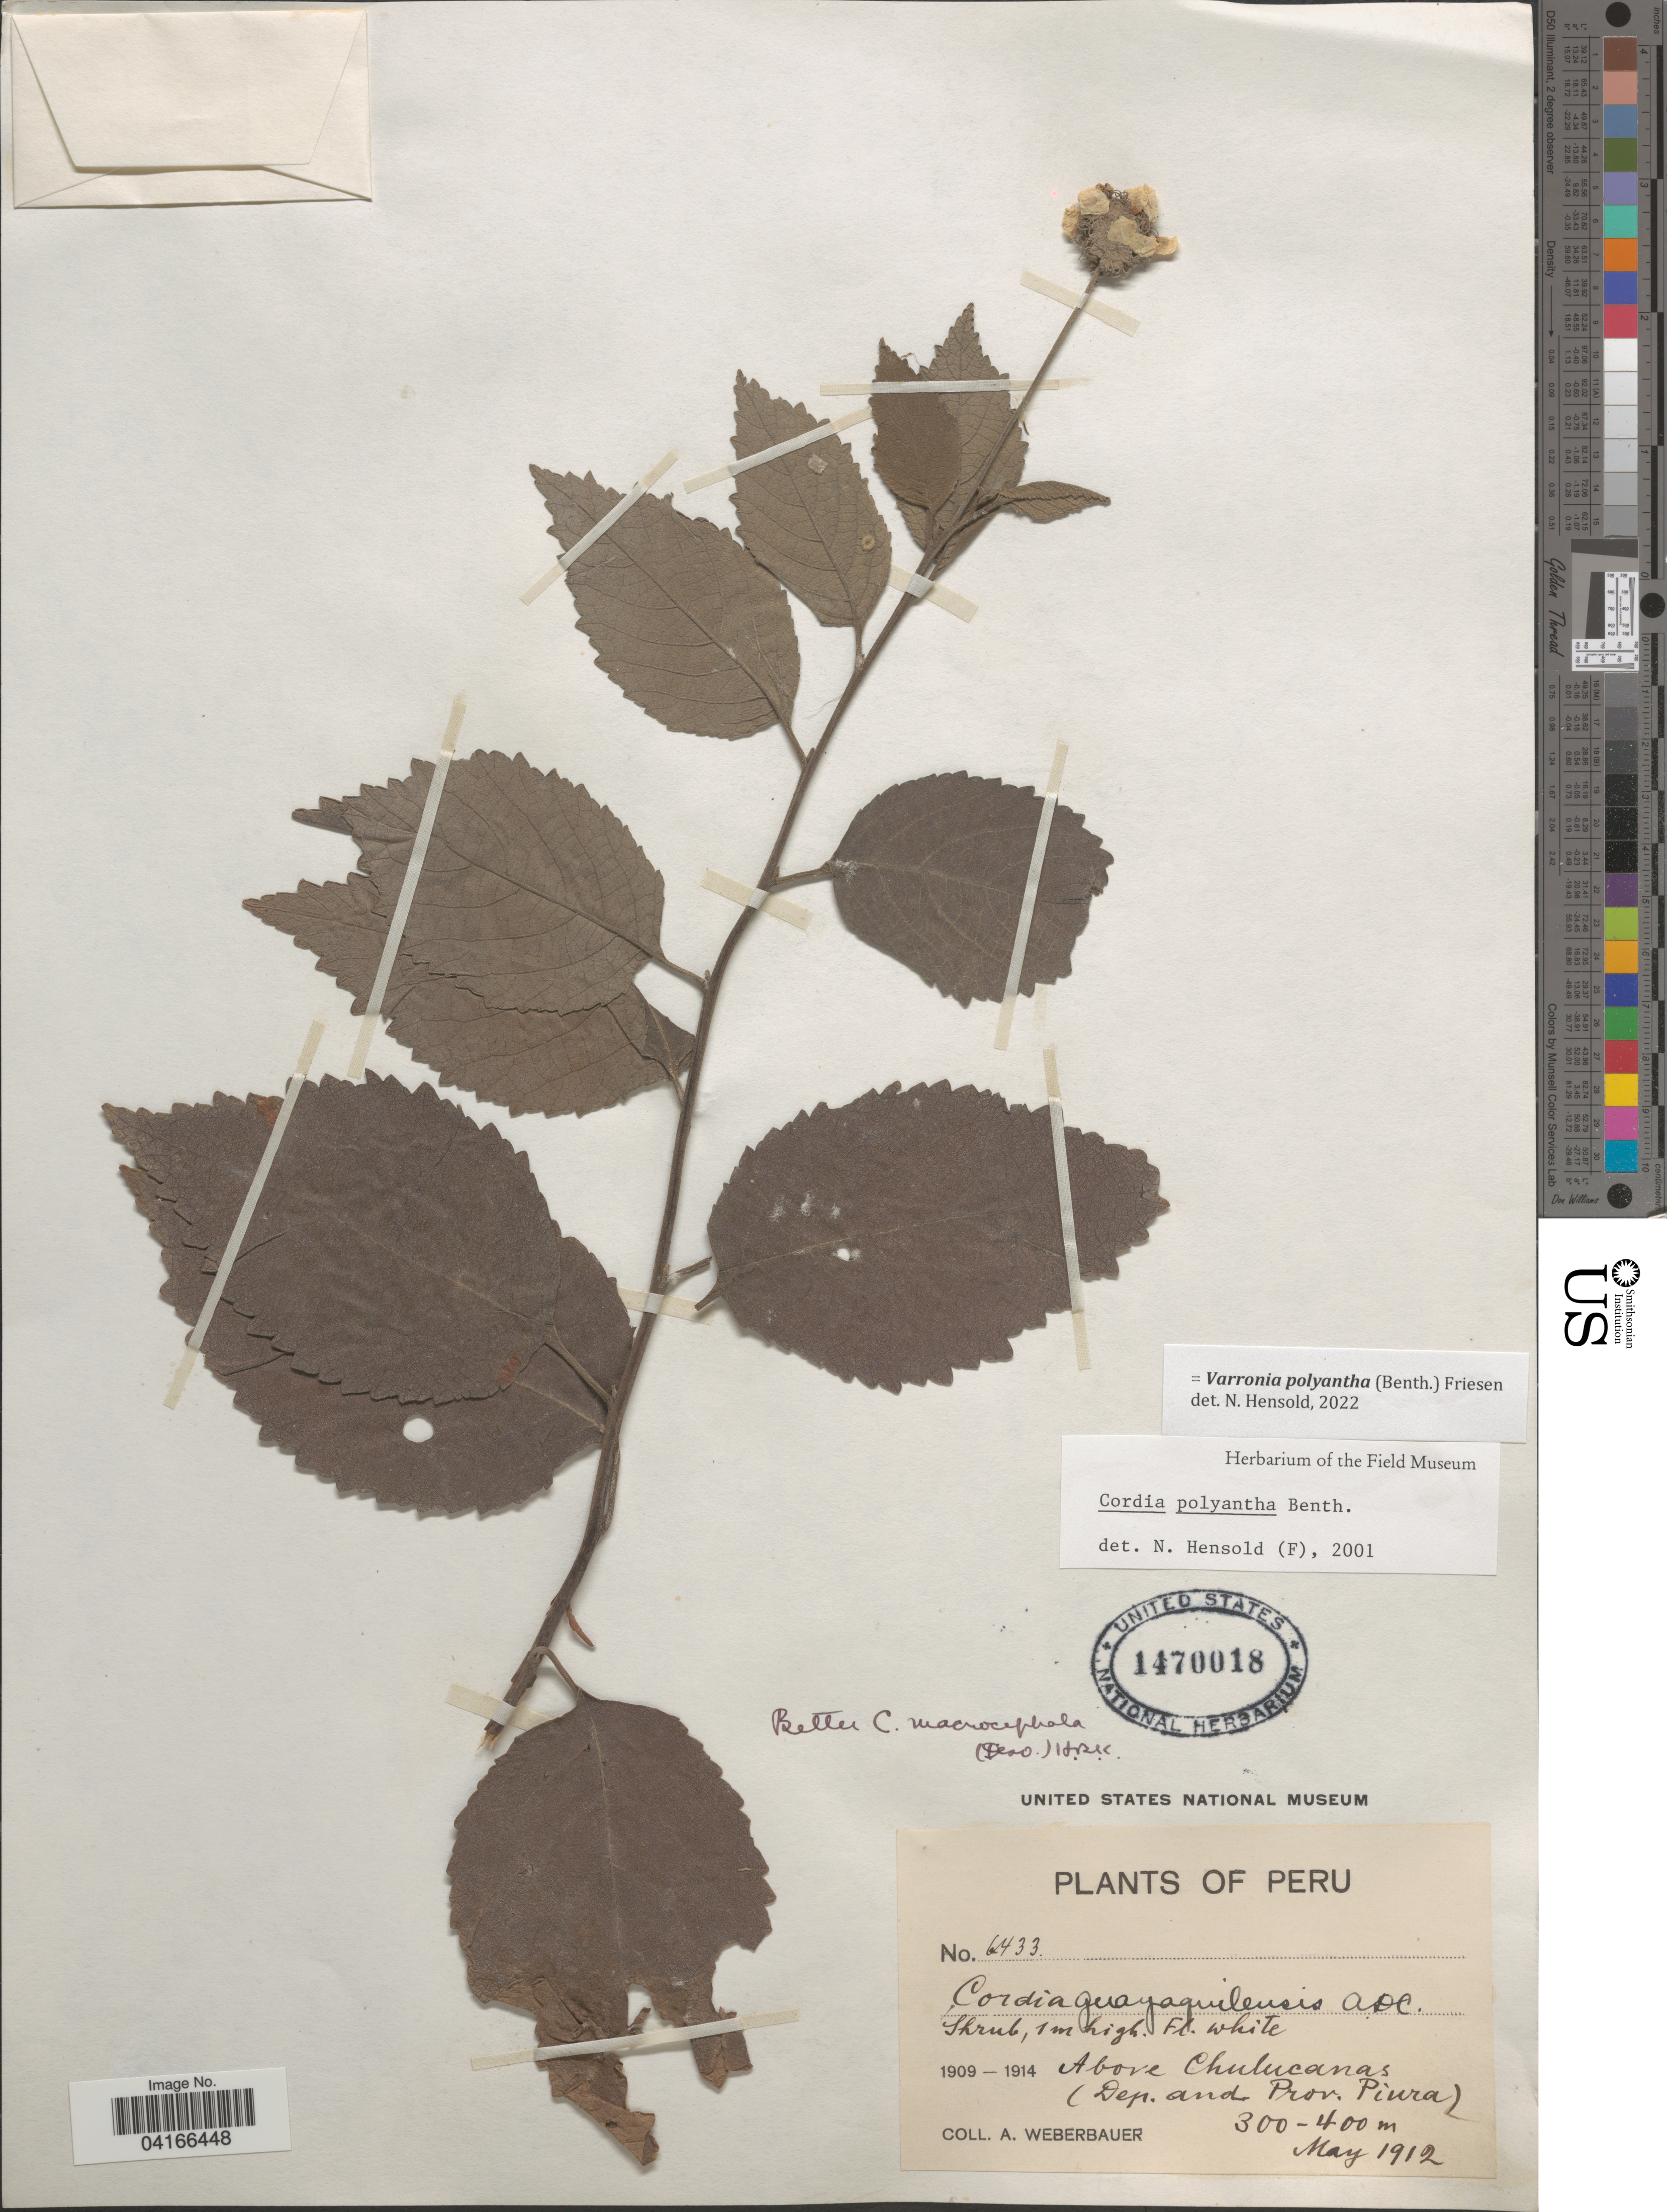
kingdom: Plantae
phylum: Tracheophyta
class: Magnoliopsida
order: Boraginales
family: Cordiaceae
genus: Varronia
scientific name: Varronia polyantha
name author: (Benth.) Friesen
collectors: A. Weberbauer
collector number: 6433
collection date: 1912-05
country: Peru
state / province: Piura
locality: Above Chulucanas. (Dep. Puira).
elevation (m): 300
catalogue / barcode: US 1470018